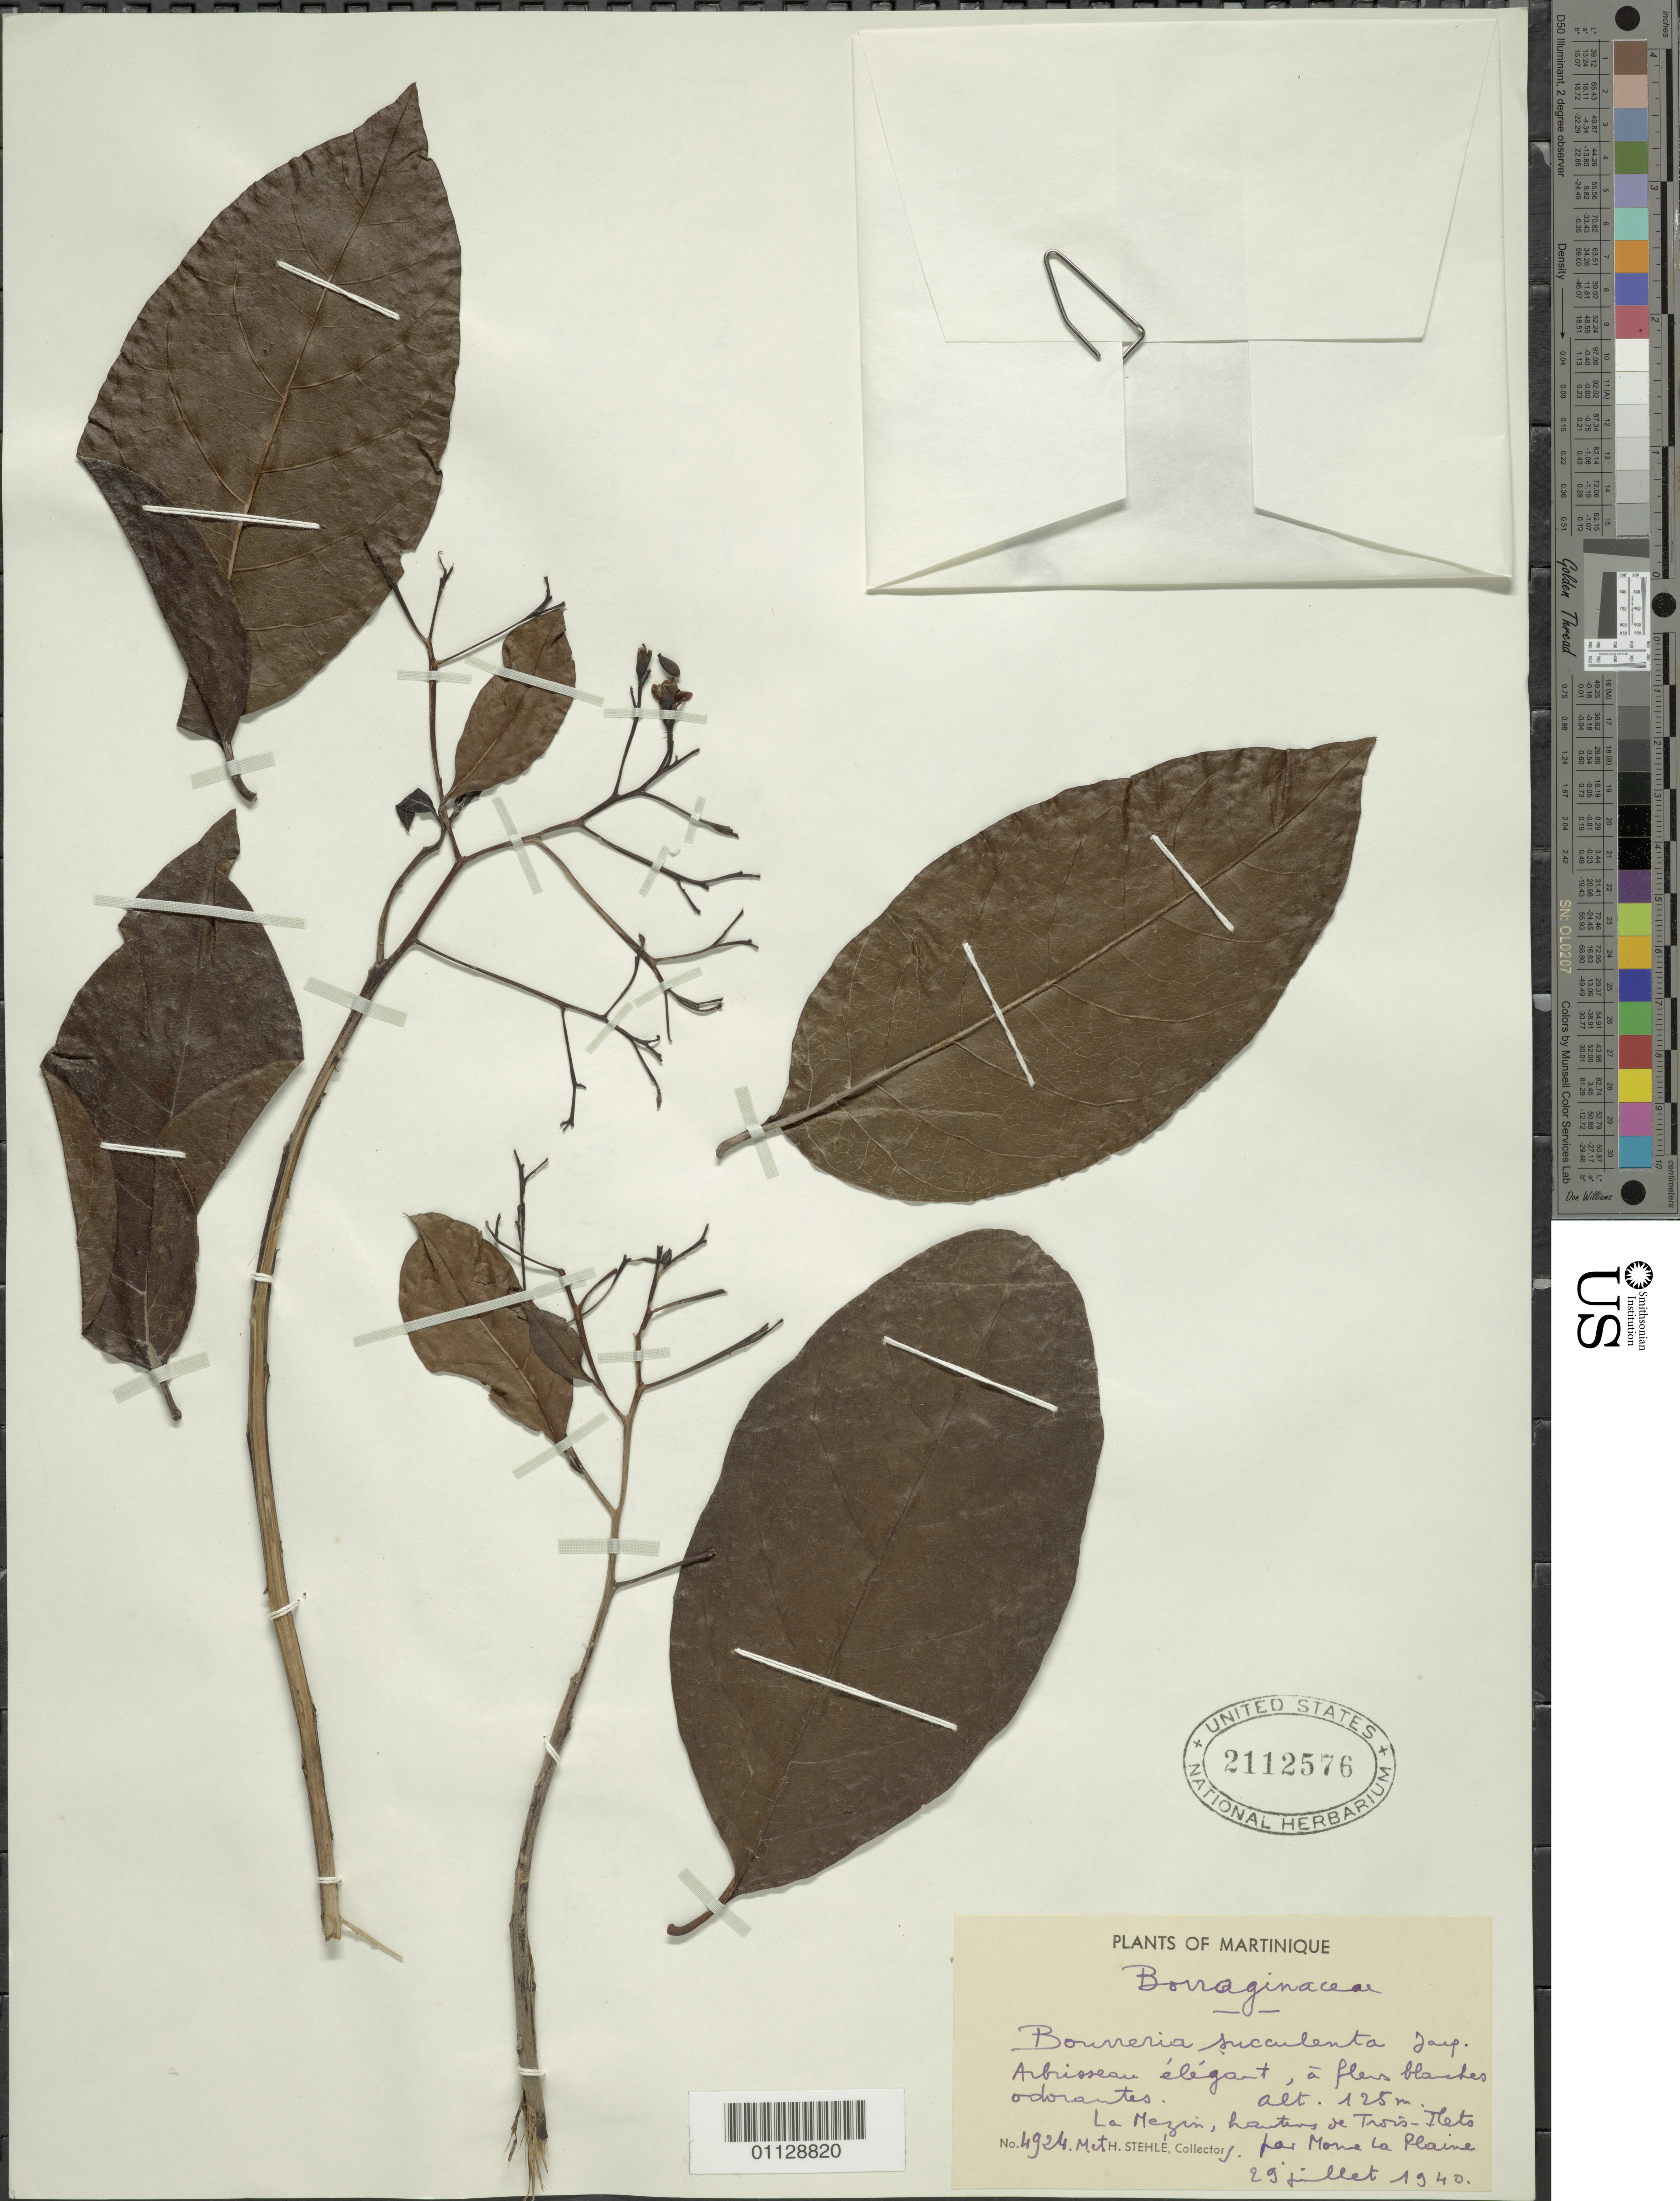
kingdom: Plantae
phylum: Tracheophyta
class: Magnoliopsida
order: Boraginales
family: Ehretiaceae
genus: Bourreria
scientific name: Bourreria succulenta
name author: Jacq.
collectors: H. Stehlé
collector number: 4924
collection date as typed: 29 Jun 1940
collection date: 1940-06-29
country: Martinique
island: Martinique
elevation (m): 125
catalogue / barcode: US 2112576